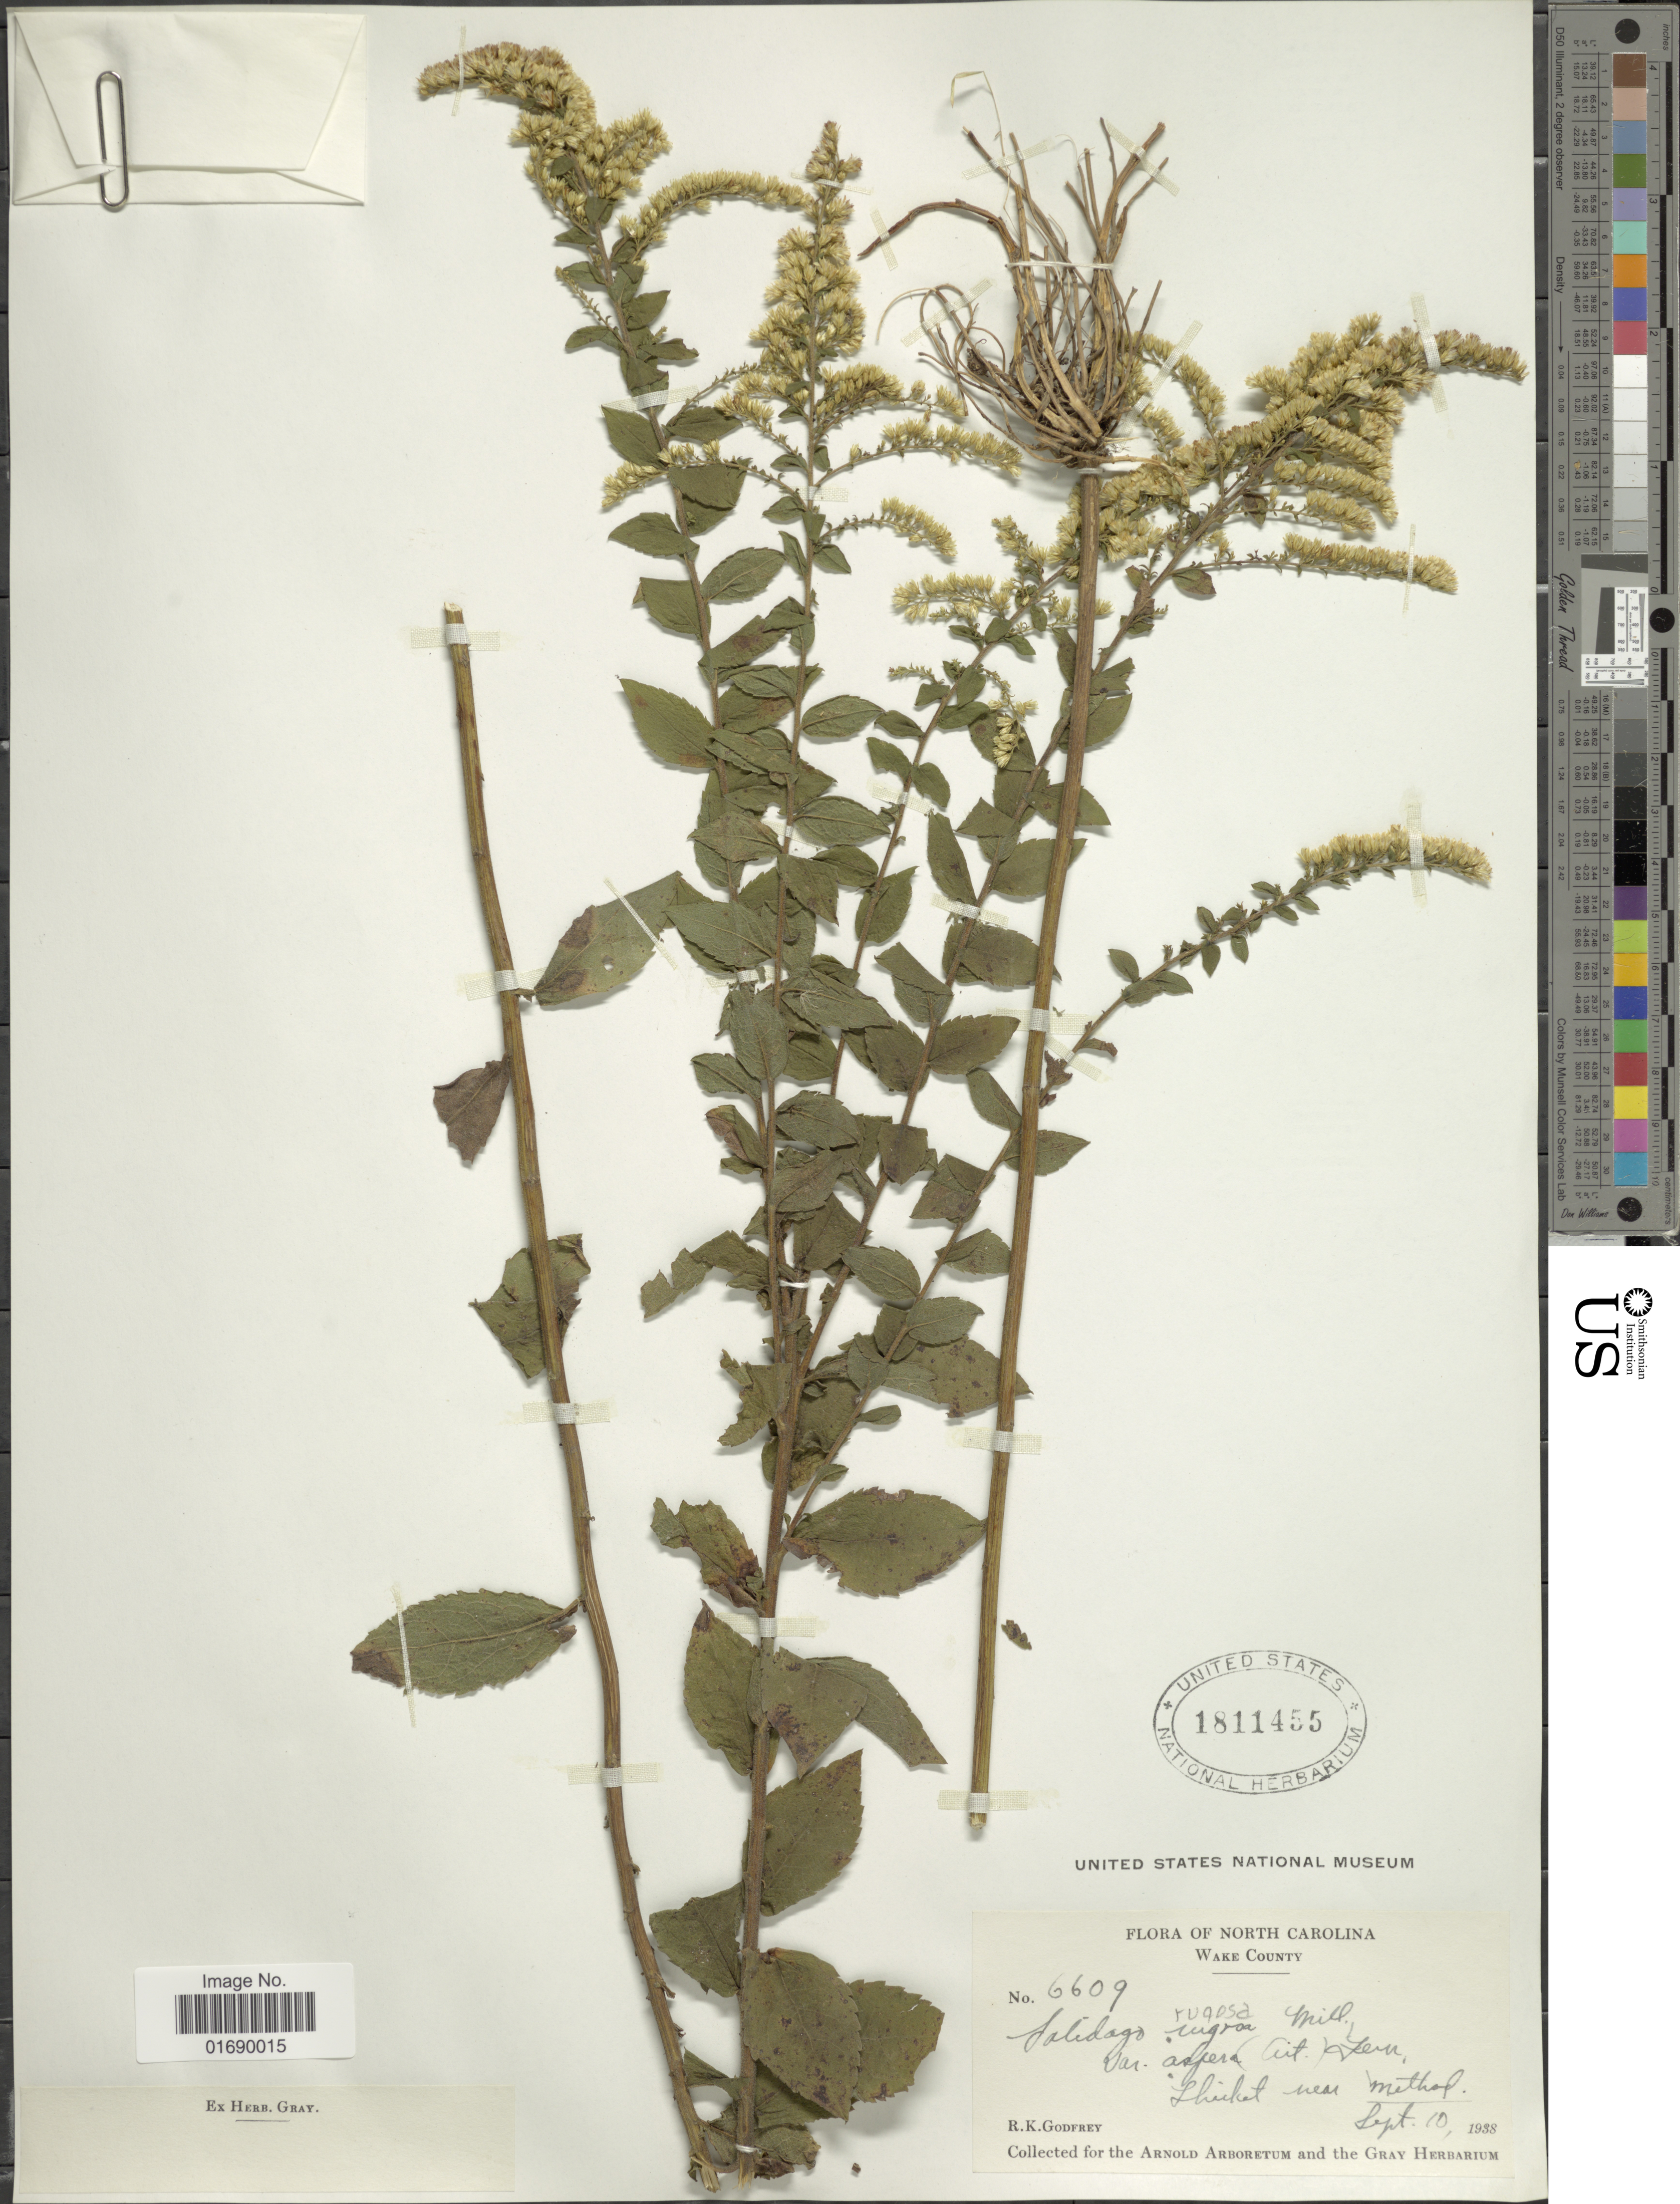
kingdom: Plantae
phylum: Tracheophyta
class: Magnoliopsida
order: Asterales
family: Asteraceae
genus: Solidago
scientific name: Solidago rugosa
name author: Mill.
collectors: R. K. Godfrey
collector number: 6609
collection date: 1938-09-10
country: United States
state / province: North Carolina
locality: Wake County, Thicket near method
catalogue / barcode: US 1811455